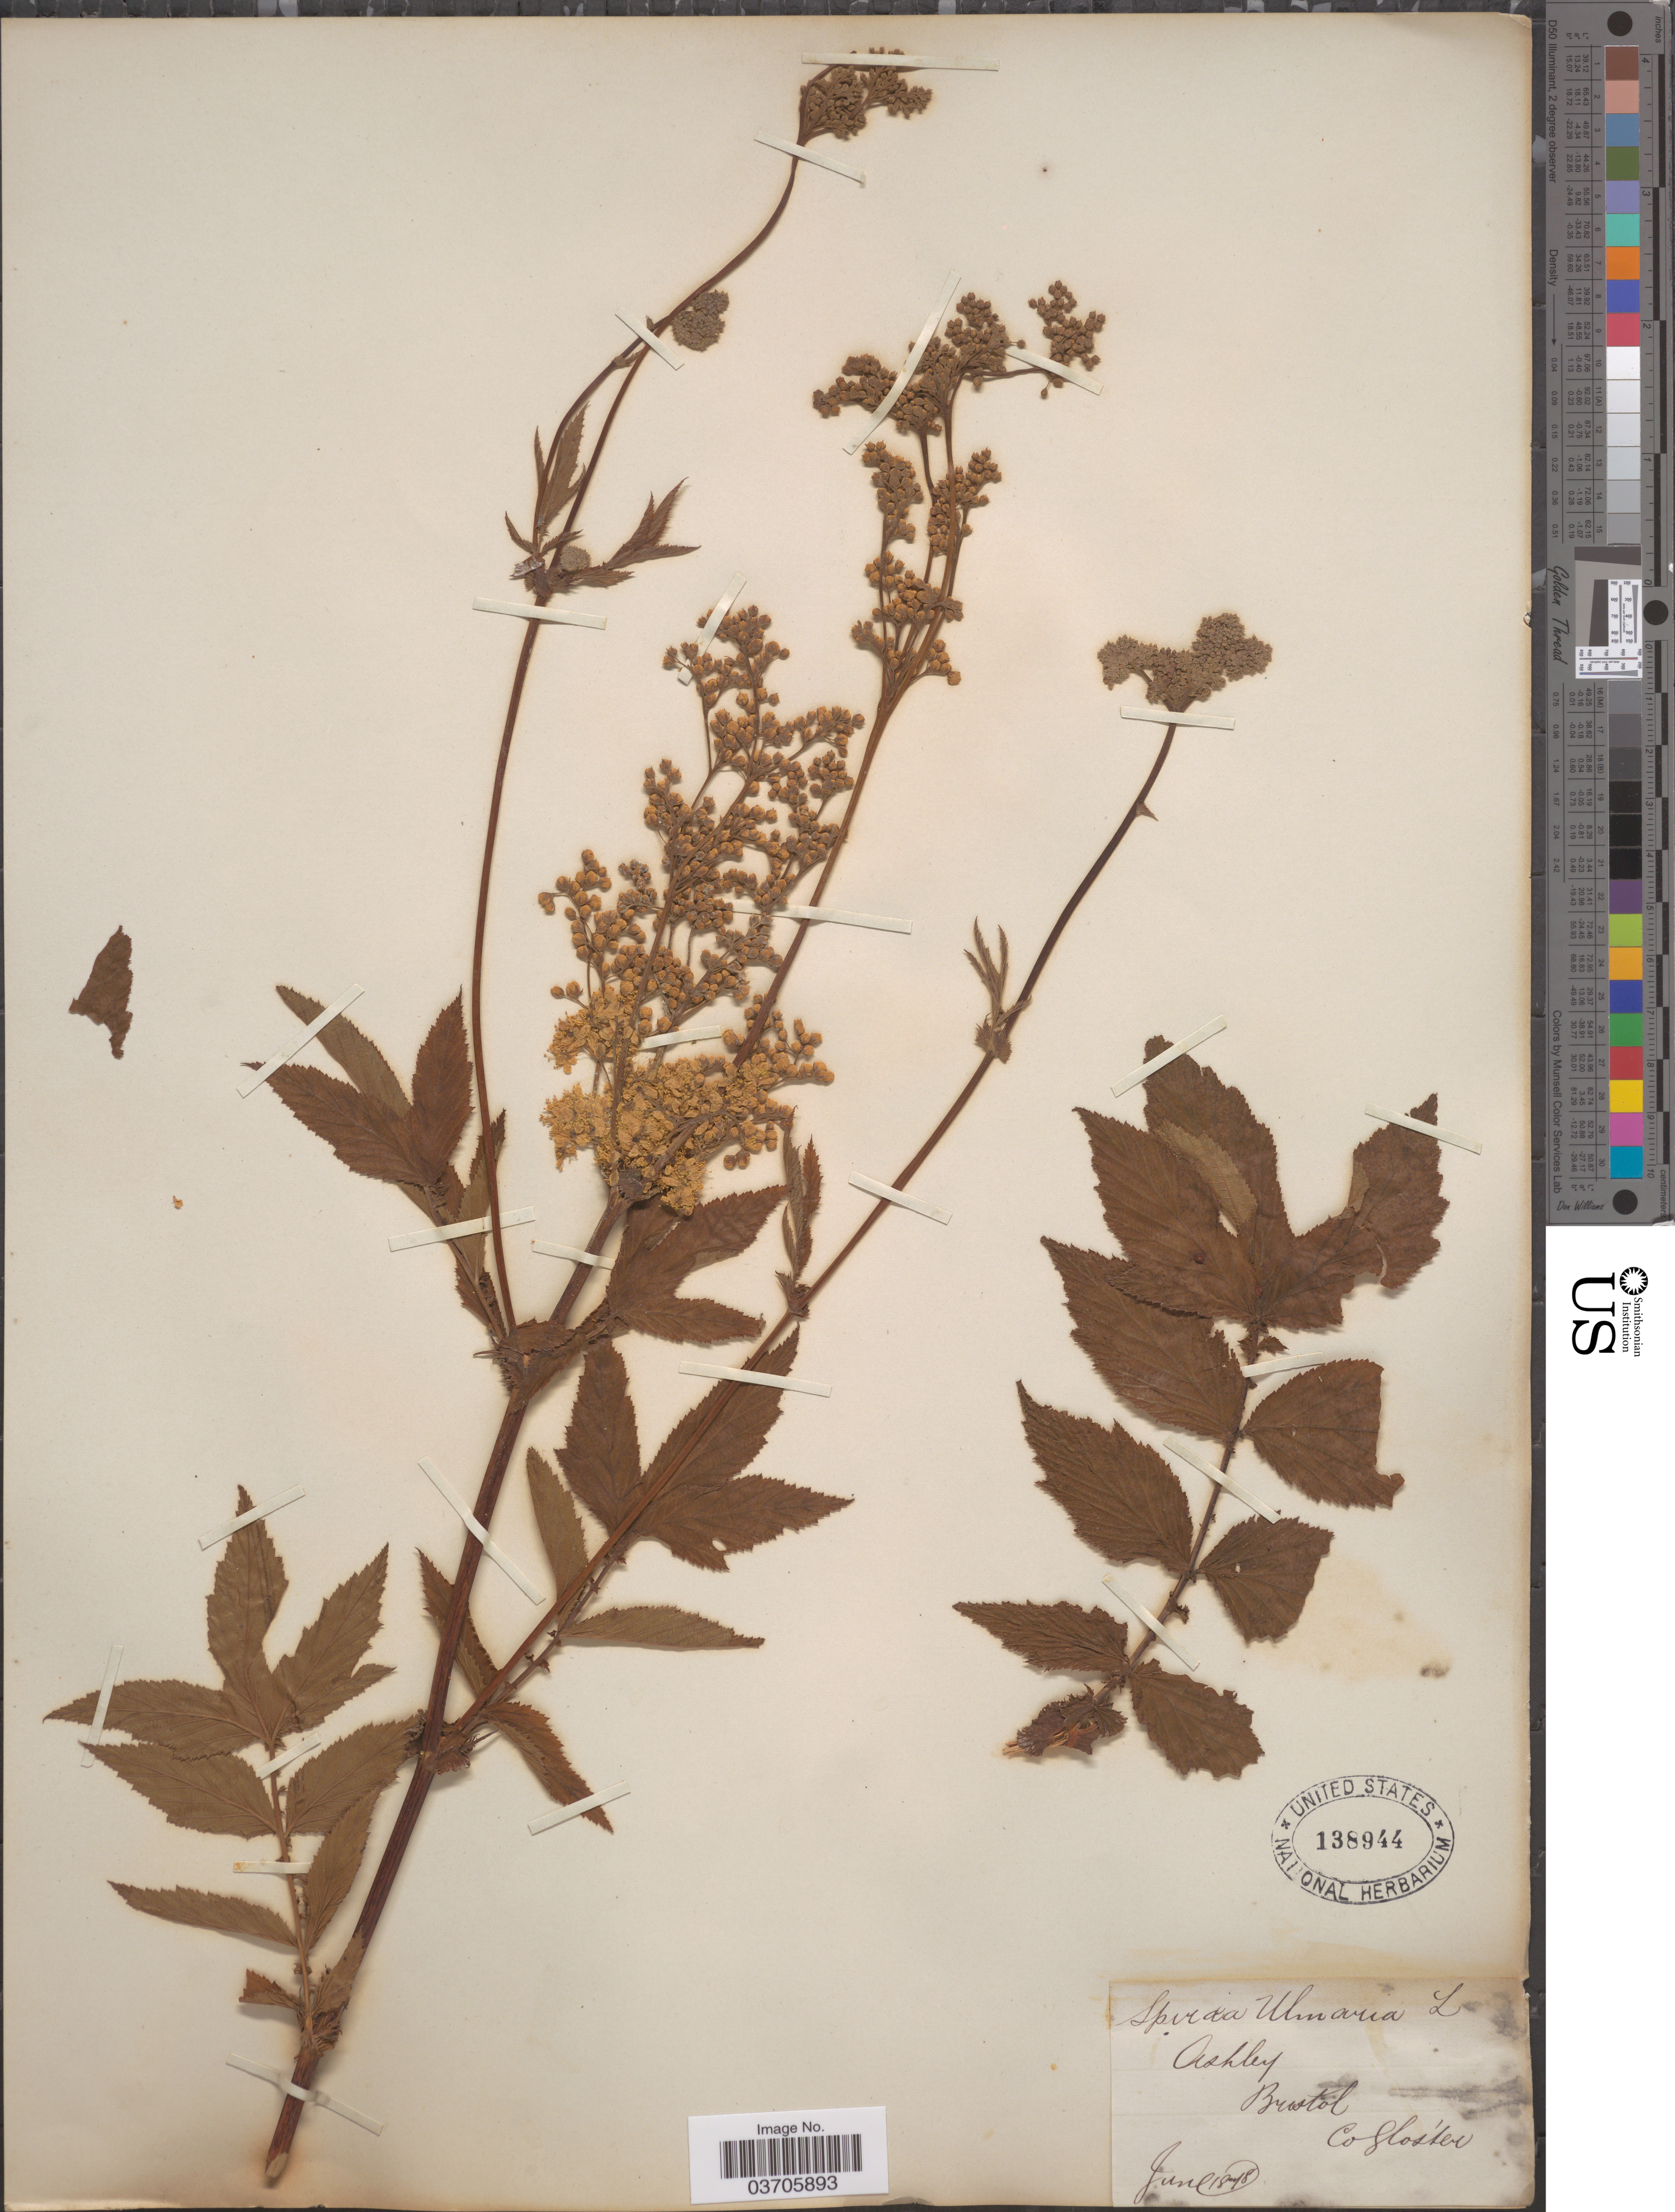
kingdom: Plantae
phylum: Tracheophyta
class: Magnoliopsida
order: Rosales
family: Rosaceae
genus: Filipendula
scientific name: Filipendula ulmaria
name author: (L.) Maxim.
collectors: C. Gloster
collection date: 1848-06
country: United Kingdom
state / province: England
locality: Ashley. Bristol.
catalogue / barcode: US 138944